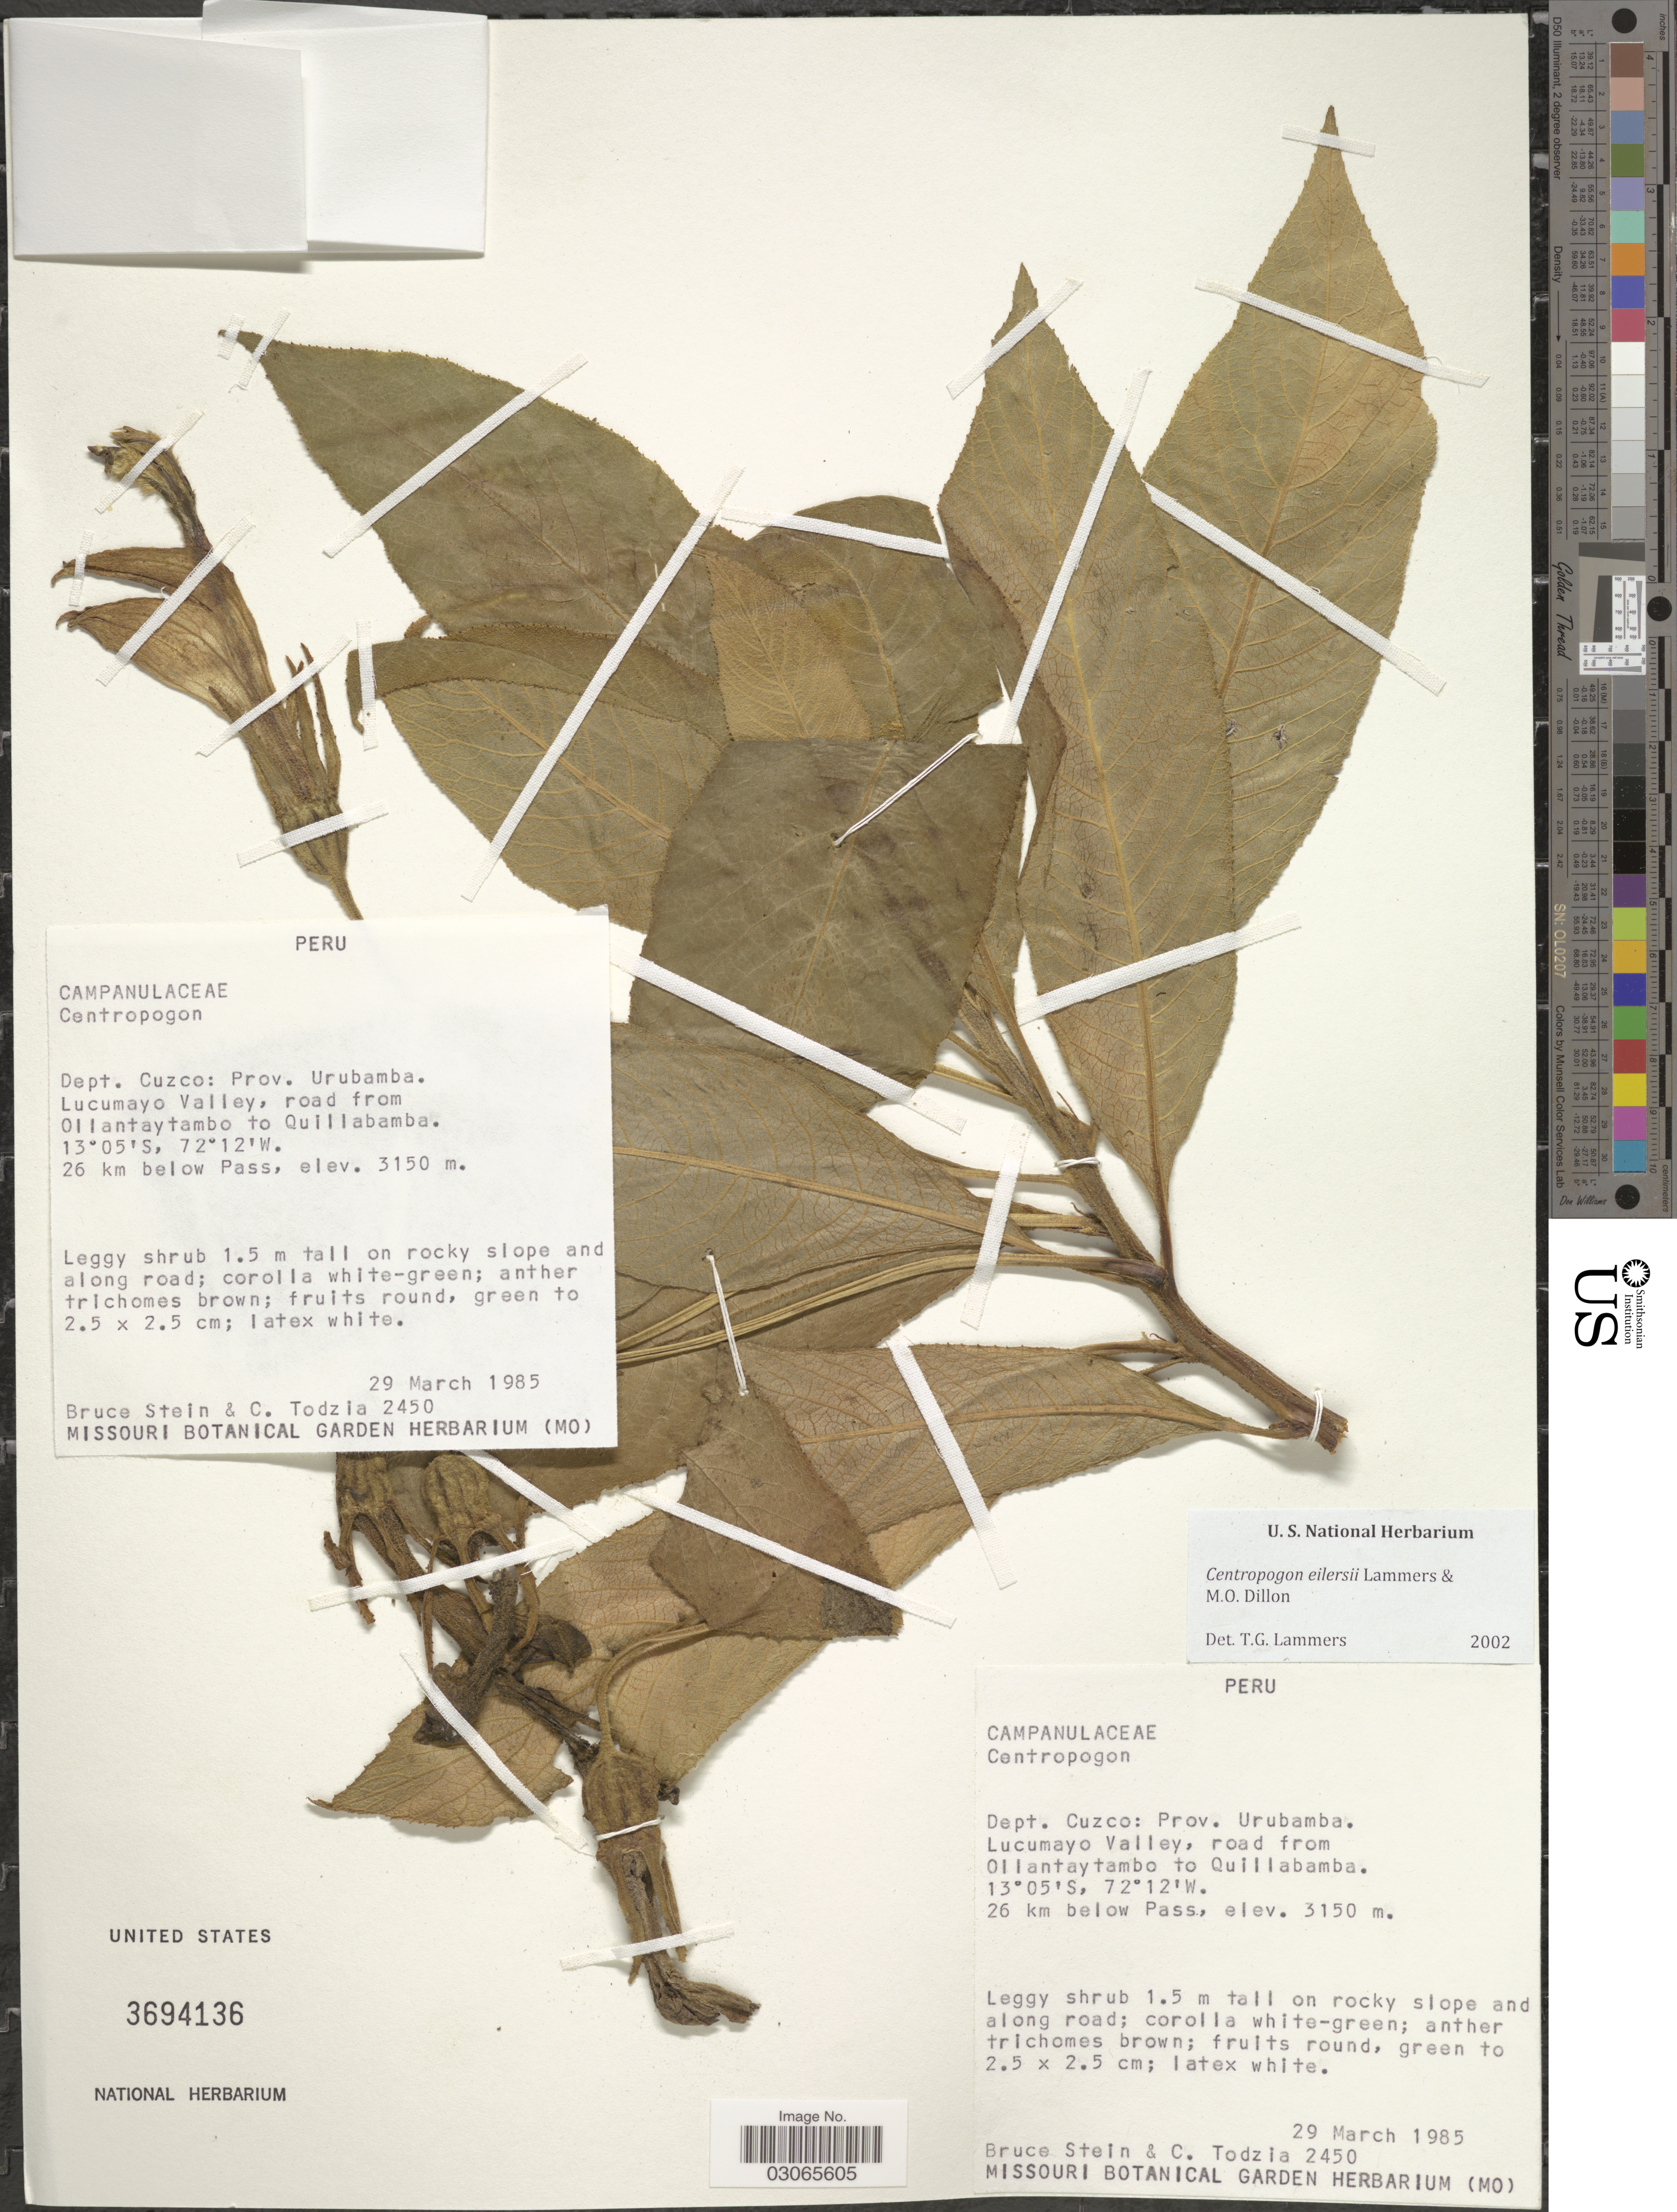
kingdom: Plantae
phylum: Tracheophyta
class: Magnoliopsida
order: Asterales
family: Campanulaceae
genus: Centropogon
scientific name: Centropogon eilersii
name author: Lammers & M.O. Dillon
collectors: B. A. Stein & C. A. Todzia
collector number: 2450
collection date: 1985-03-29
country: Peru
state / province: Cusco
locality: Dept. Cuzco: Prov. Urubamba. Lucumayo Valley, road from Ollantaytambo to Quillabamba, 26 km below Pass.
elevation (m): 3150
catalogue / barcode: US 3694136